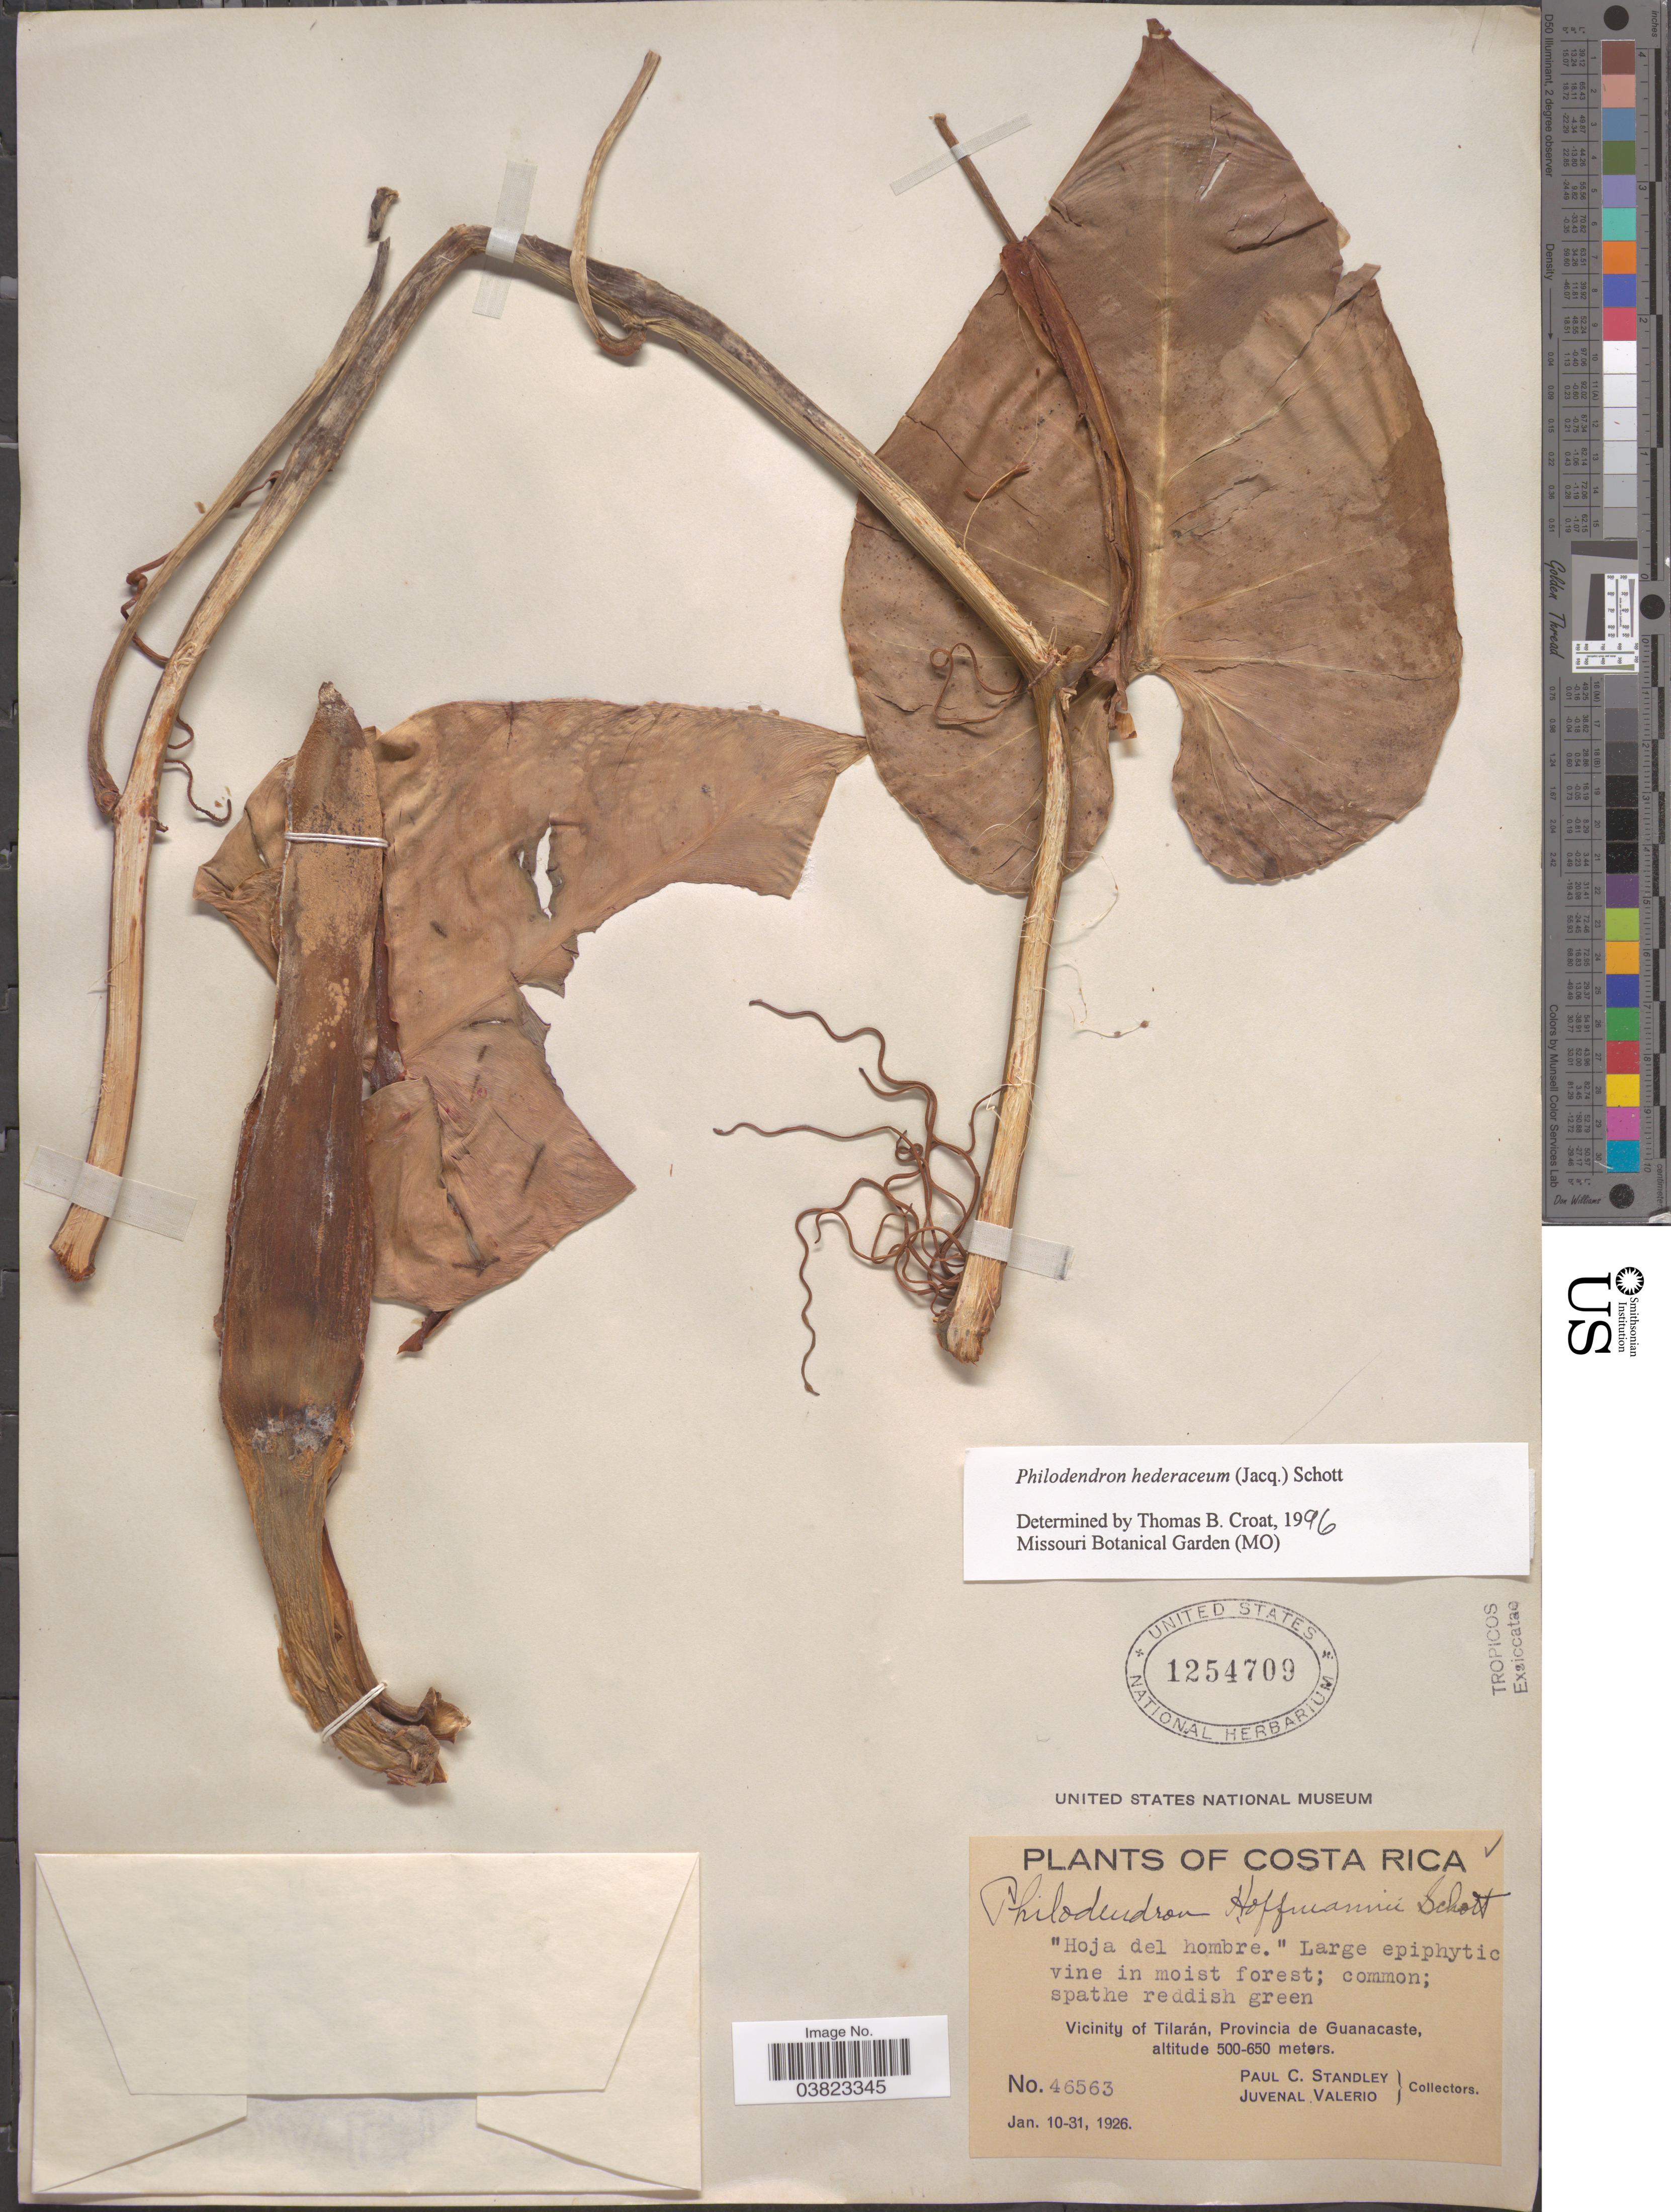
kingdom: Plantae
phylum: Tracheophyta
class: Liliopsida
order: Alismatales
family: Araceae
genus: Philodendron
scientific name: Philodendron hederaceum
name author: (Jacq.) Schott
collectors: P. C. Standley & J. Valerio R.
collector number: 46563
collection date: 1926-01-10/1926-01-31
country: Costa Rica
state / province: Guanacaste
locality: Vicinity of Tilarán.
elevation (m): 500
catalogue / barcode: US 1254709